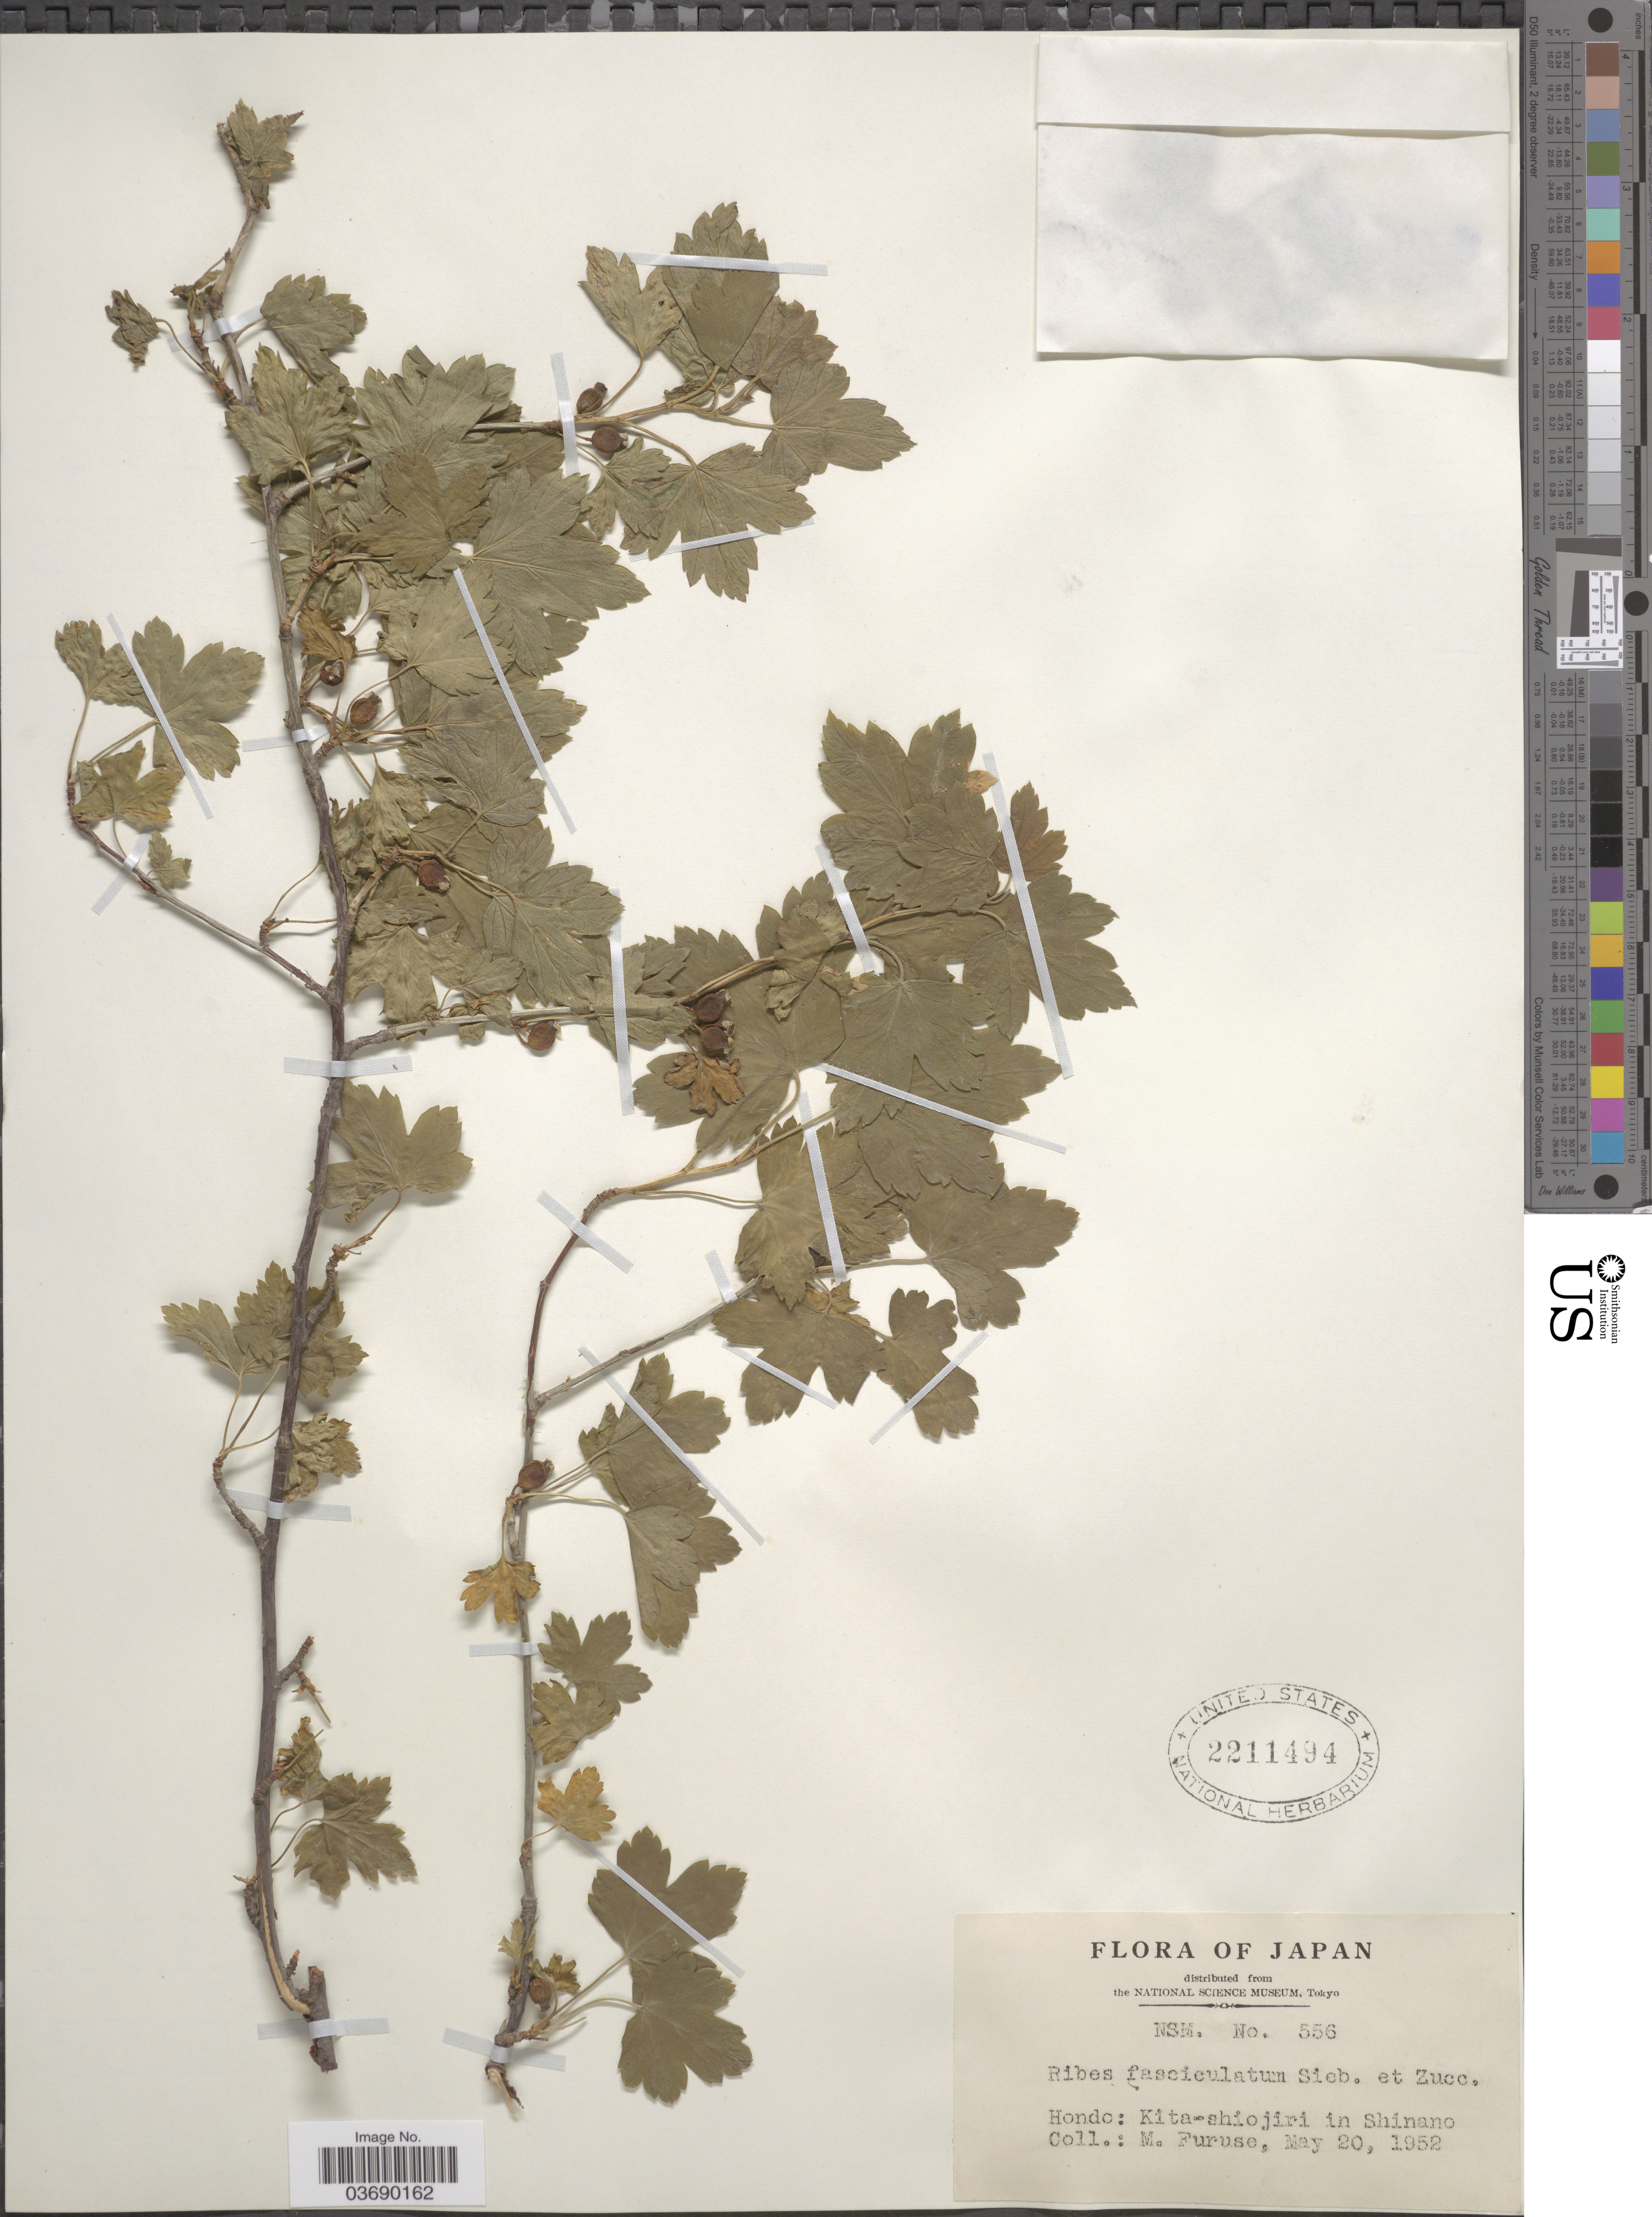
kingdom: Plantae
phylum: Tracheophyta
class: Magnoliopsida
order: Saxifragales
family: Grossulariaceae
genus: Ribes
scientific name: Ribes fasciculatum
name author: Siebold & Zucc.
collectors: M. Furuse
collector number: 556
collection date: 1952-05-20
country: Japan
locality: Hondo: Kita-shiojiri in Shinano.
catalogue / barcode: US 2211494